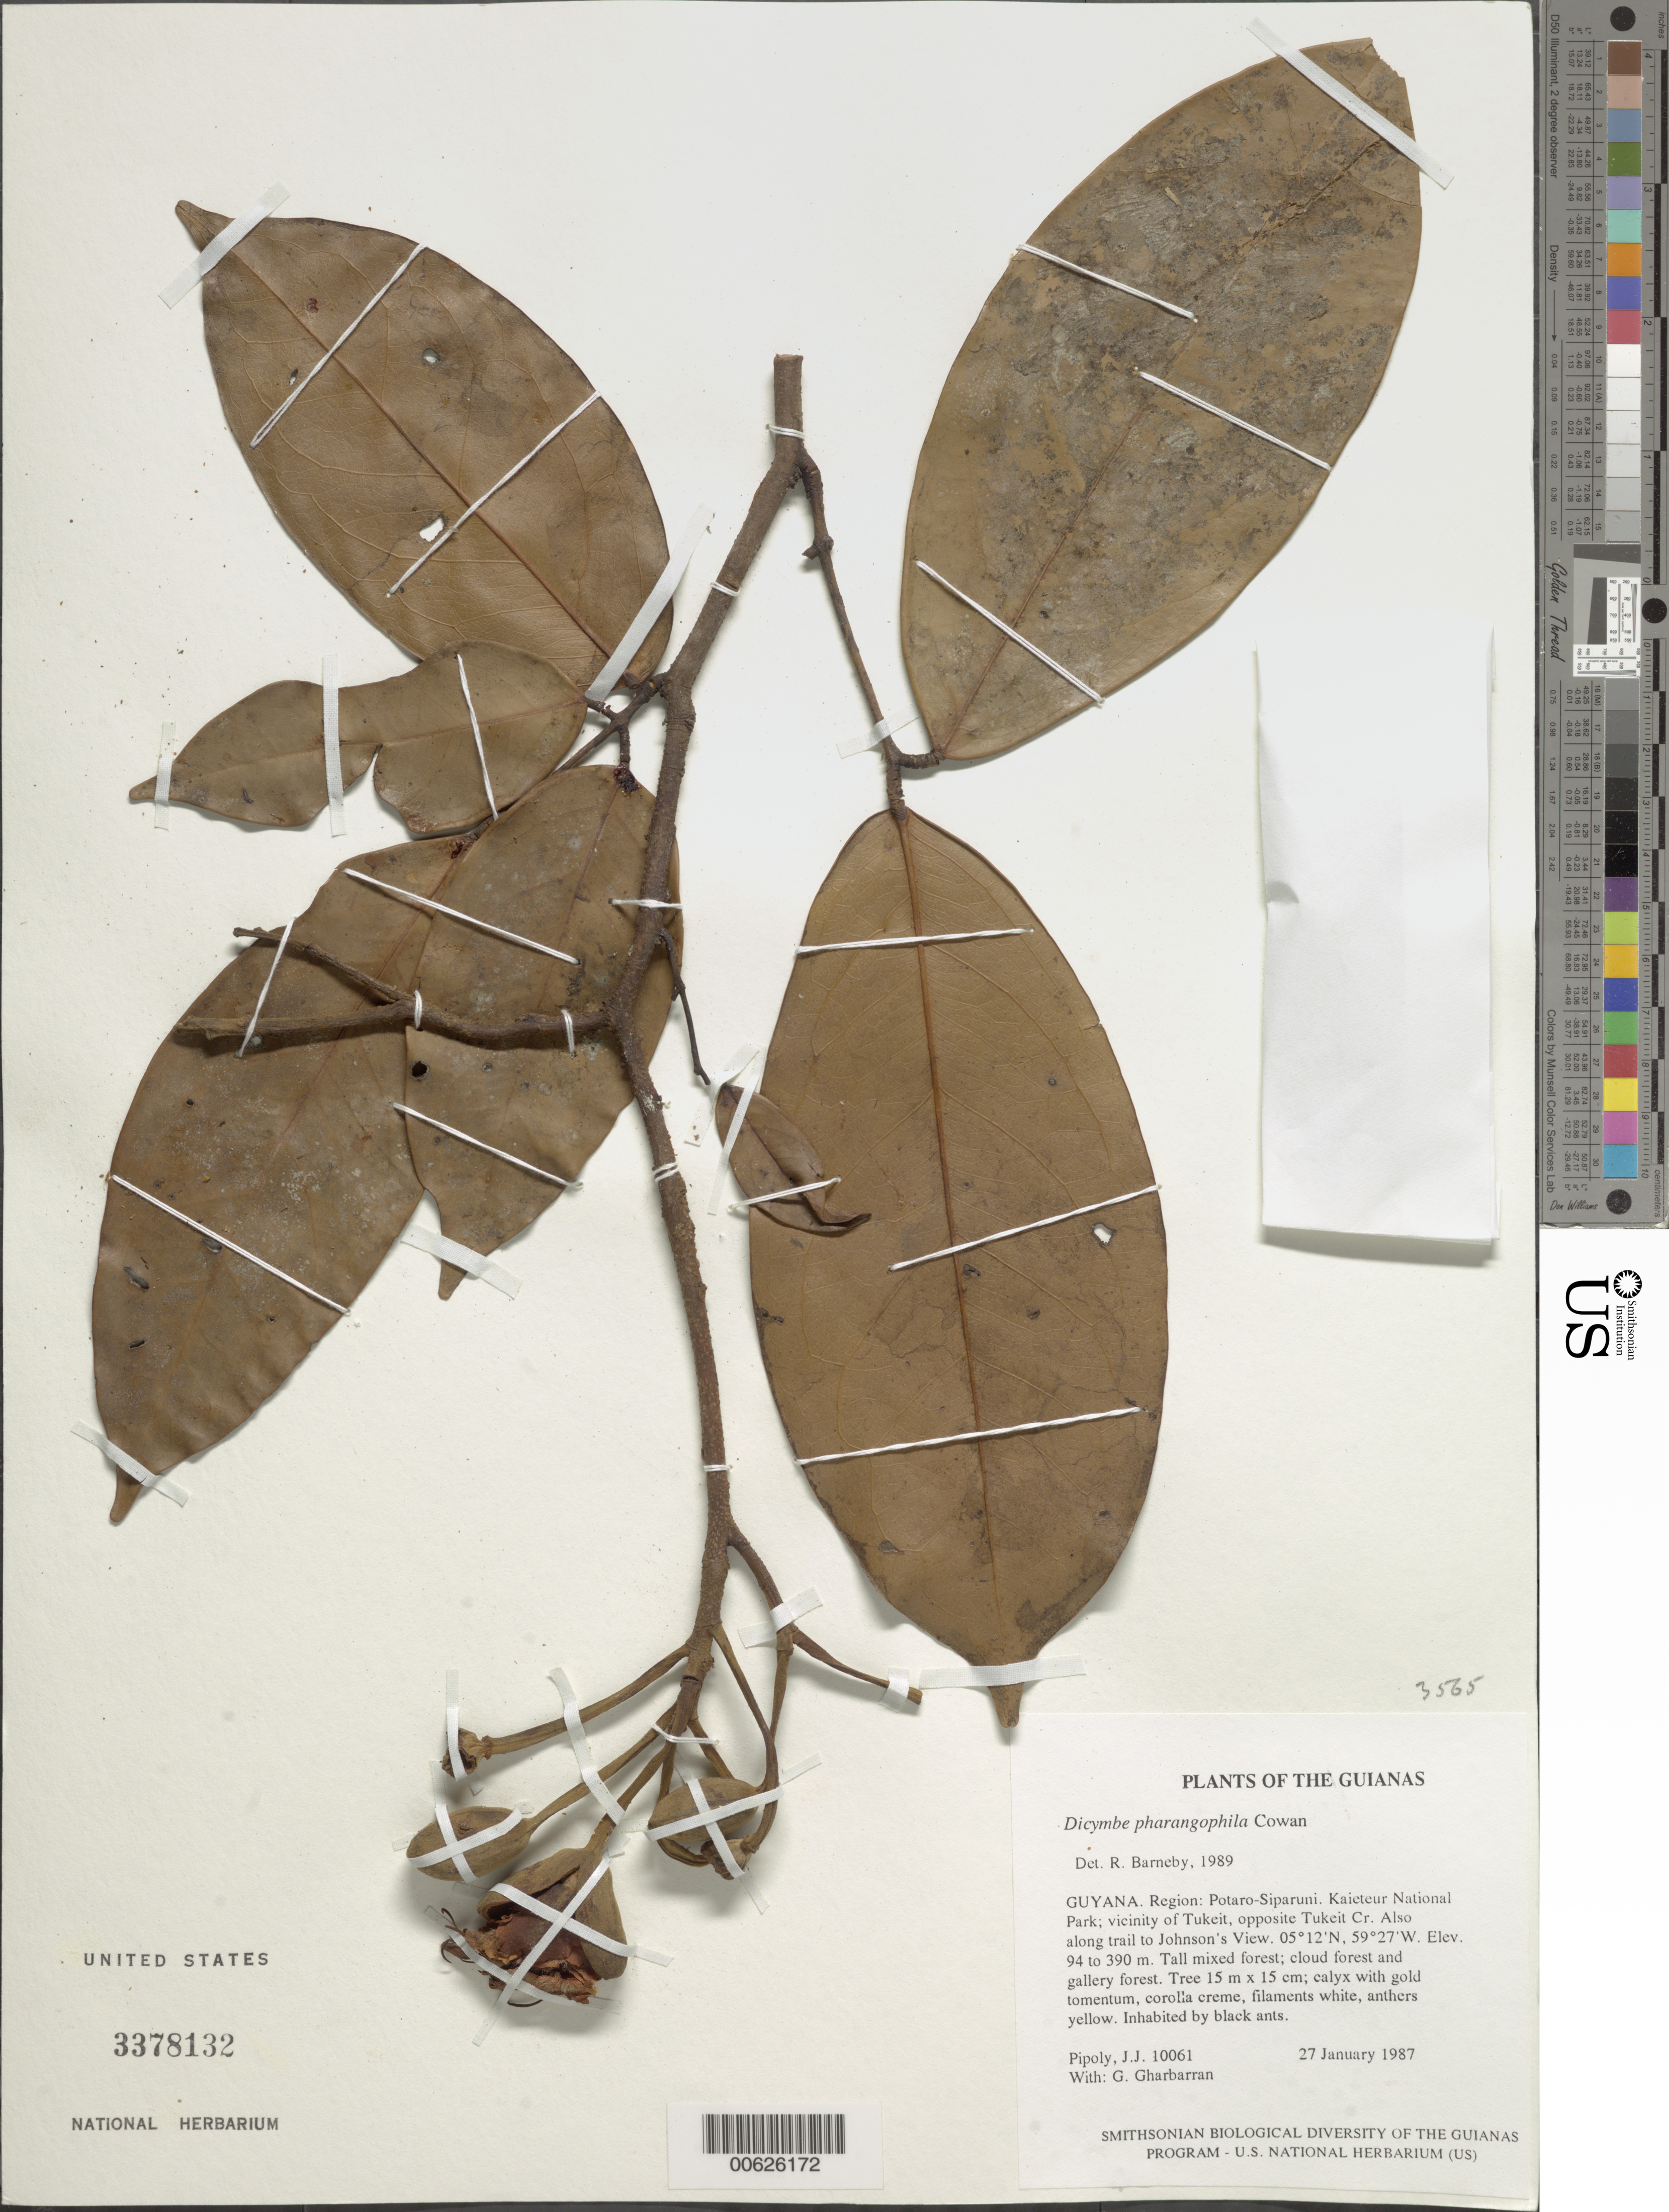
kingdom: Plantae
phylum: Tracheophyta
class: Magnoliopsida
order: Fabales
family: Fabaceae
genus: Dicymbe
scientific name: Dicymbe sp.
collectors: J. J. Pipoly & G. Gharbarran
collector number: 10061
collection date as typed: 27 January 1987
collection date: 1987-01-27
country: Guyana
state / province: Potaro-Siparuni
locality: Kaieteur National Park; vicinity of Tukeit, opposite Tukeit Cr. Also along trail to Johnson's View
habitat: Tall mixed forest; cloud forest and gallery forest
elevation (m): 94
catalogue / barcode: US 3378132